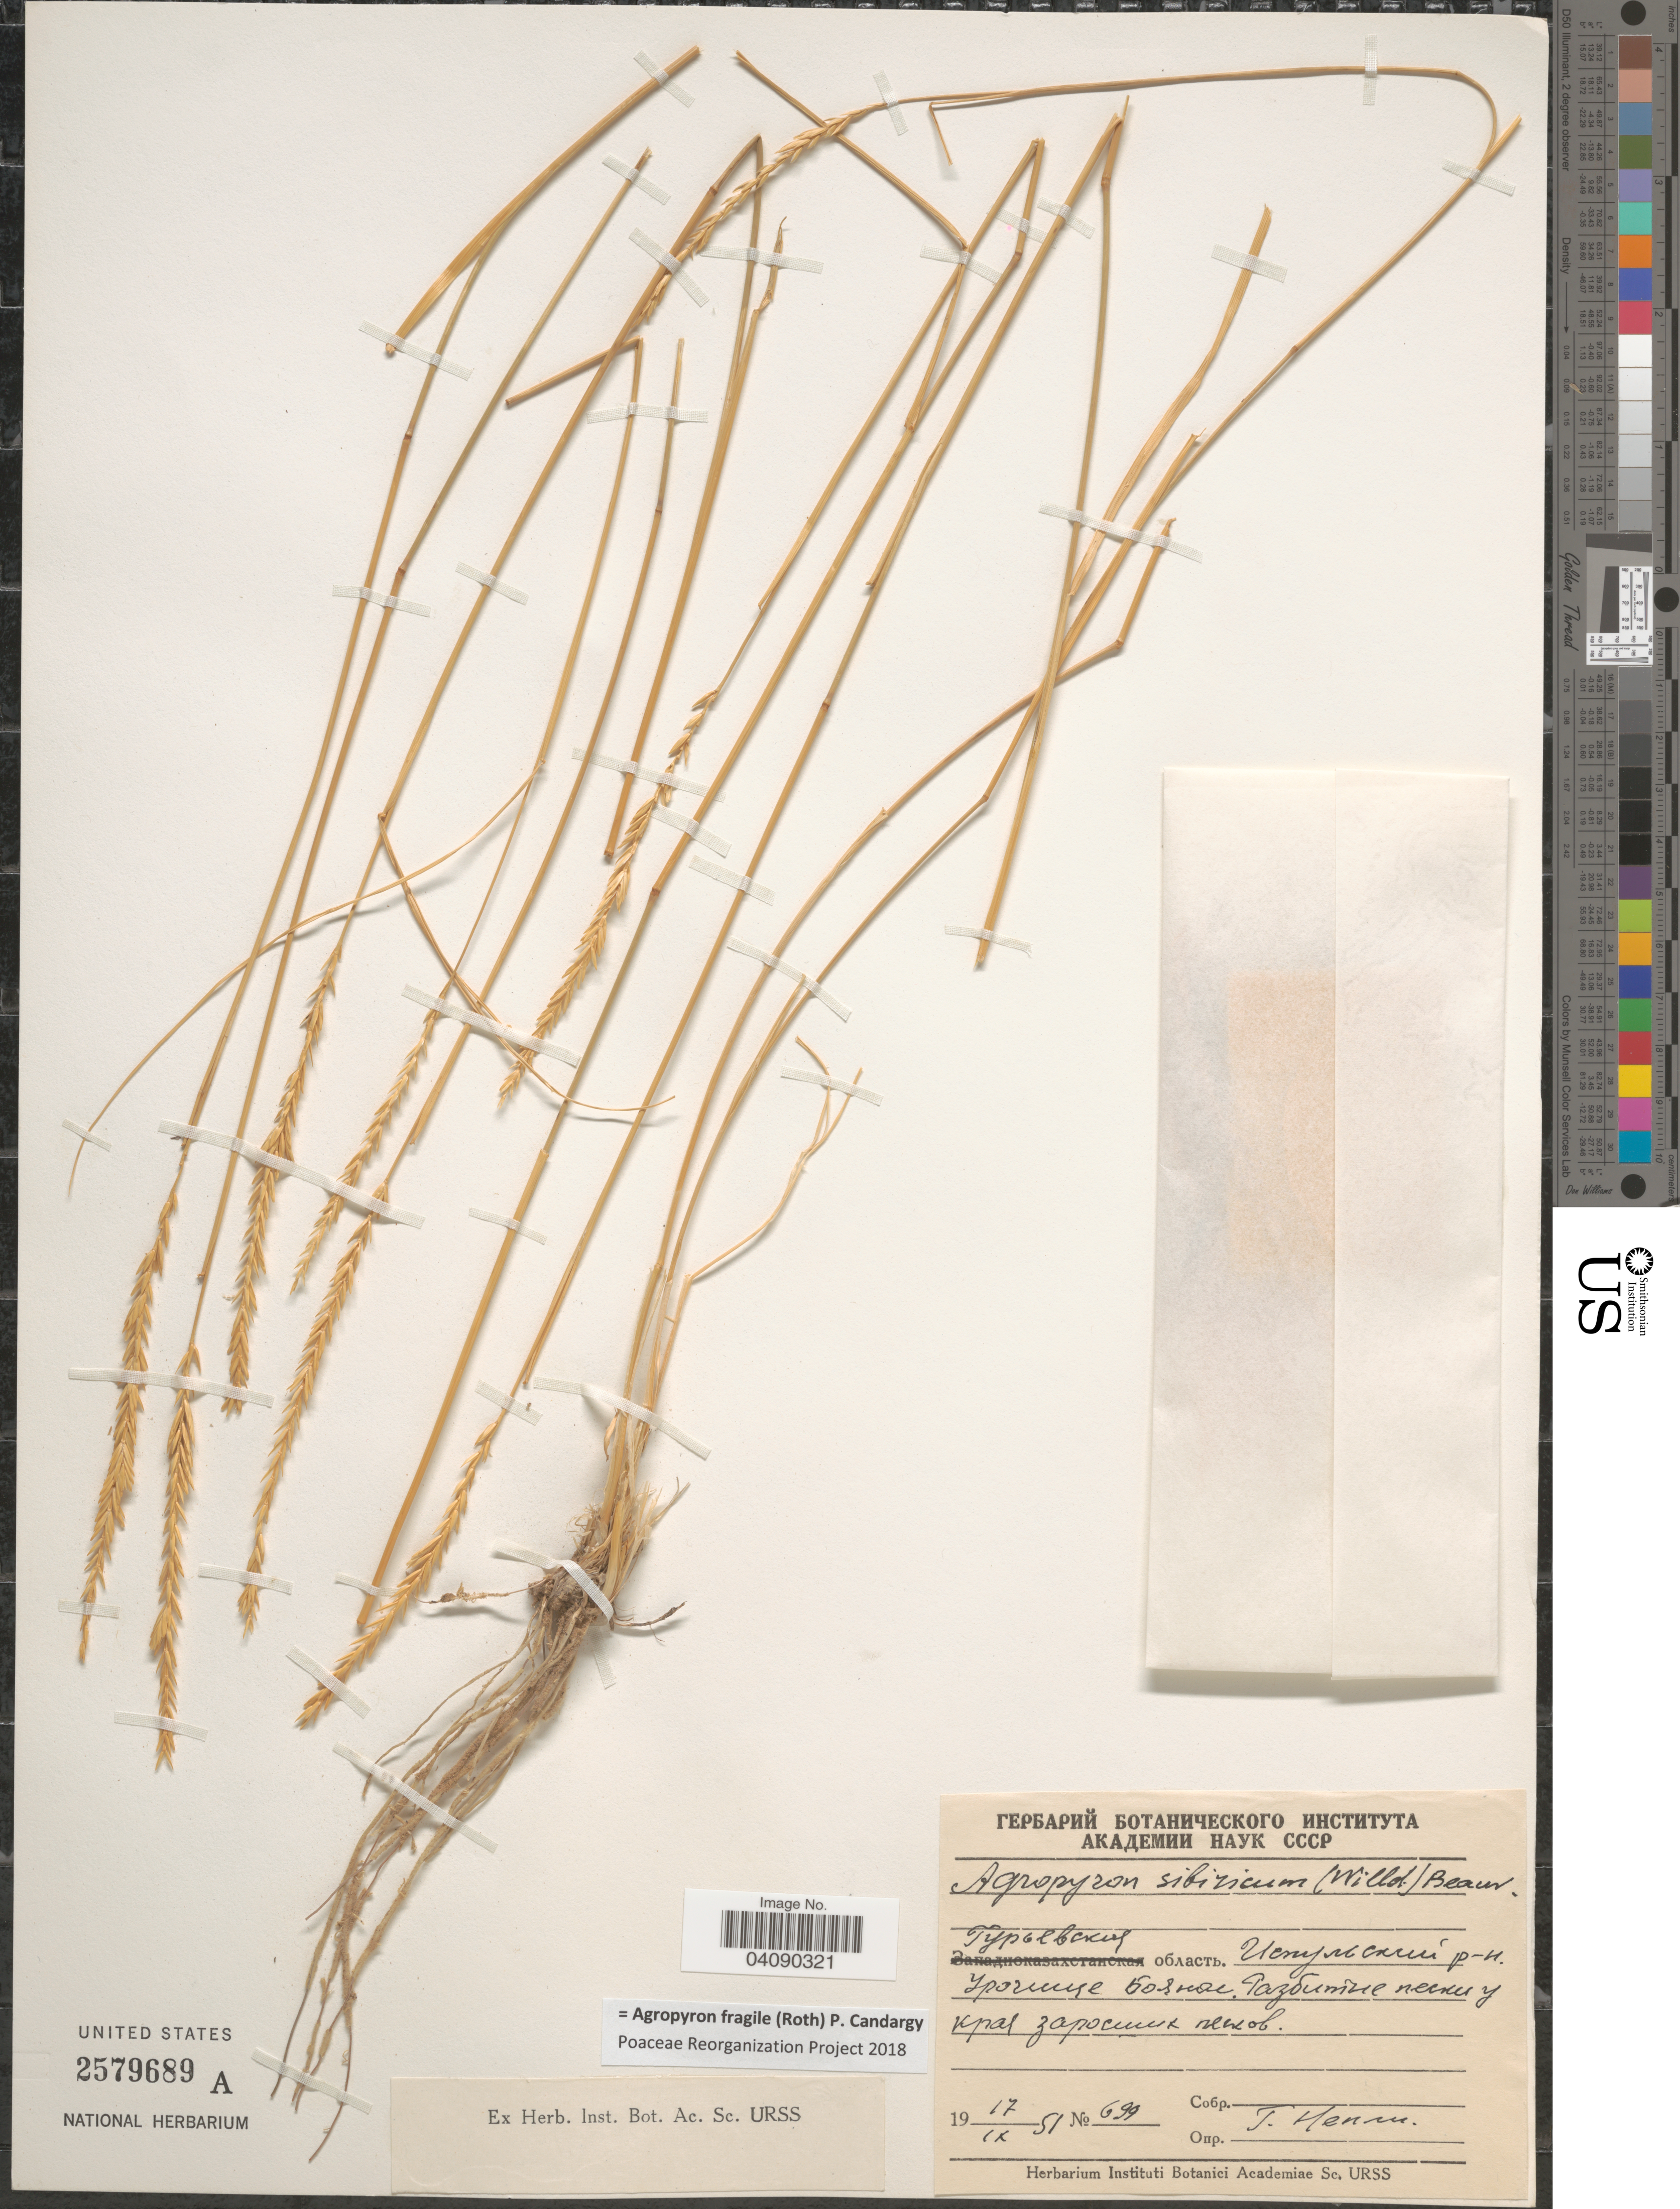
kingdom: Plantae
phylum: Tracheophyta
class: Liliopsida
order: Poales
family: Poaceae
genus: Agropyron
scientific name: Agropyron fragile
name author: (Roth) Candargy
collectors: G. Nepli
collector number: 699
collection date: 1951-09-17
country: Kazakhstan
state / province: Atyrau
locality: Near Boyanae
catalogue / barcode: US 2579689A